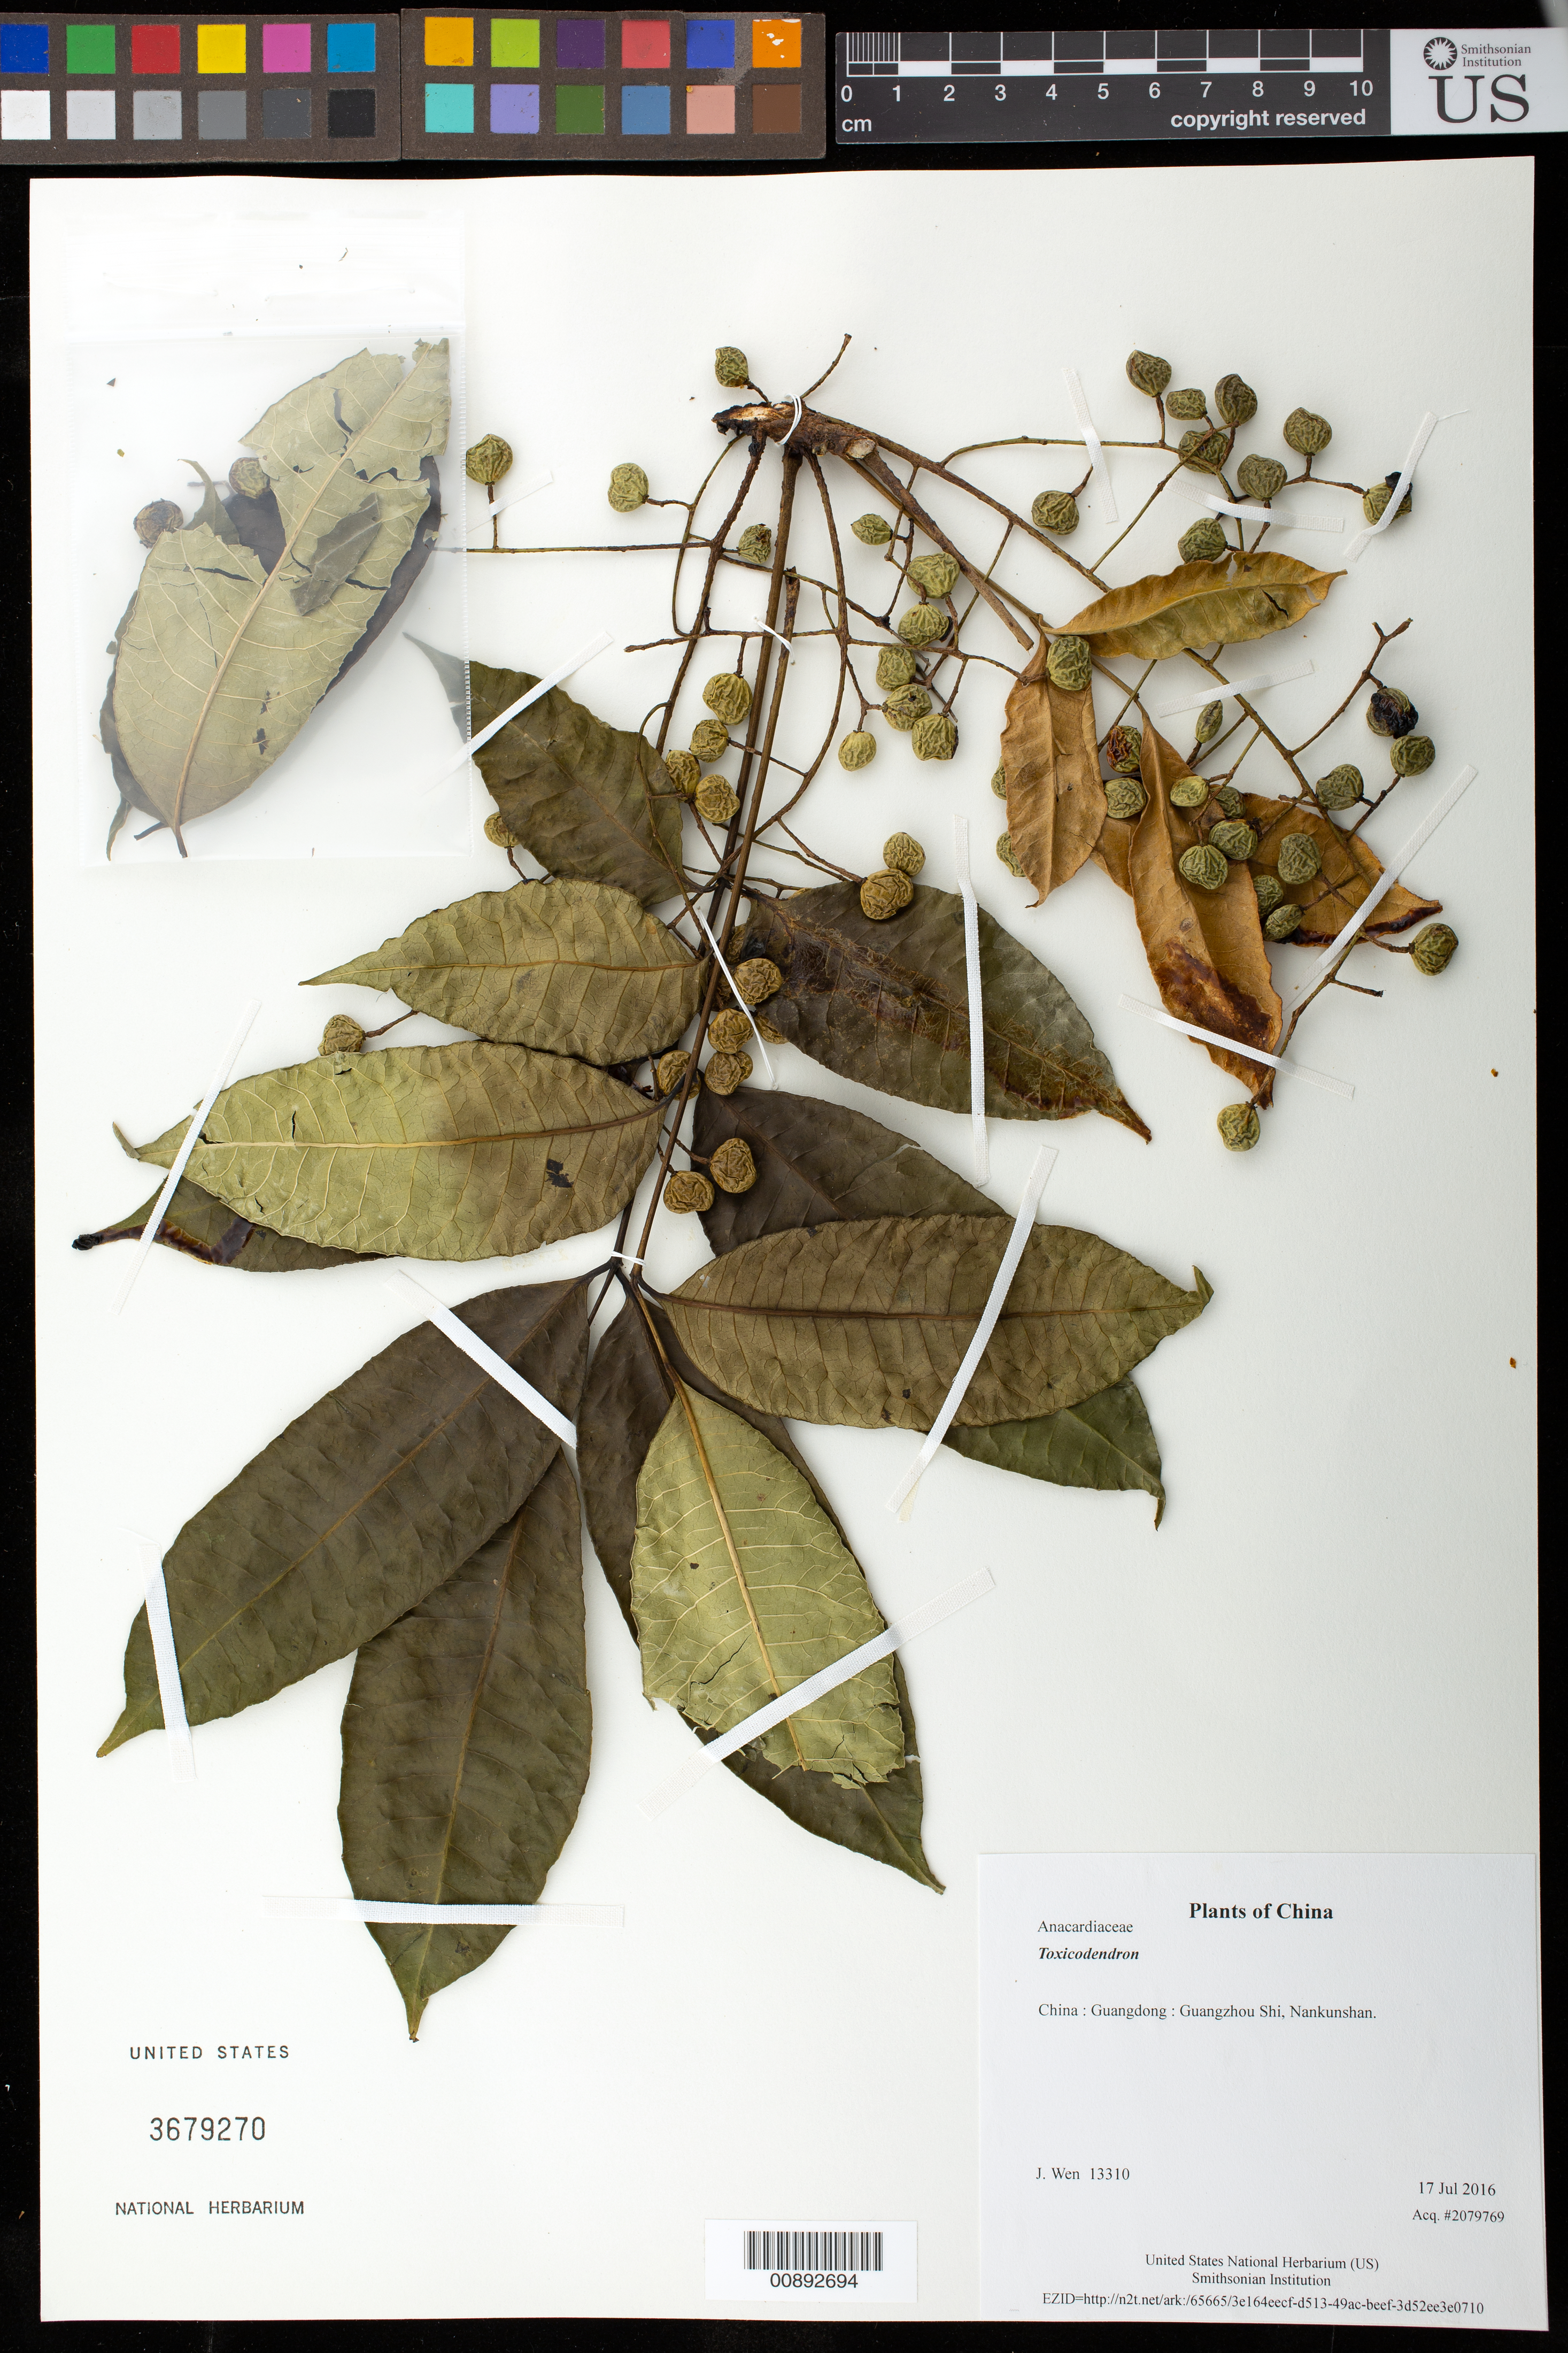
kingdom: Plantae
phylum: Tracheophyta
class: Magnoliopsida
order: Sapindales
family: Anacardiaceae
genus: Toxicodendron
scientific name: Toxicodendron sp.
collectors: J. Wen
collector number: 13310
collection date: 2016-07-17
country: China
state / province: Guangdong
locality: Guangzhou Shi, Nankunshan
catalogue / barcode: US 3679270